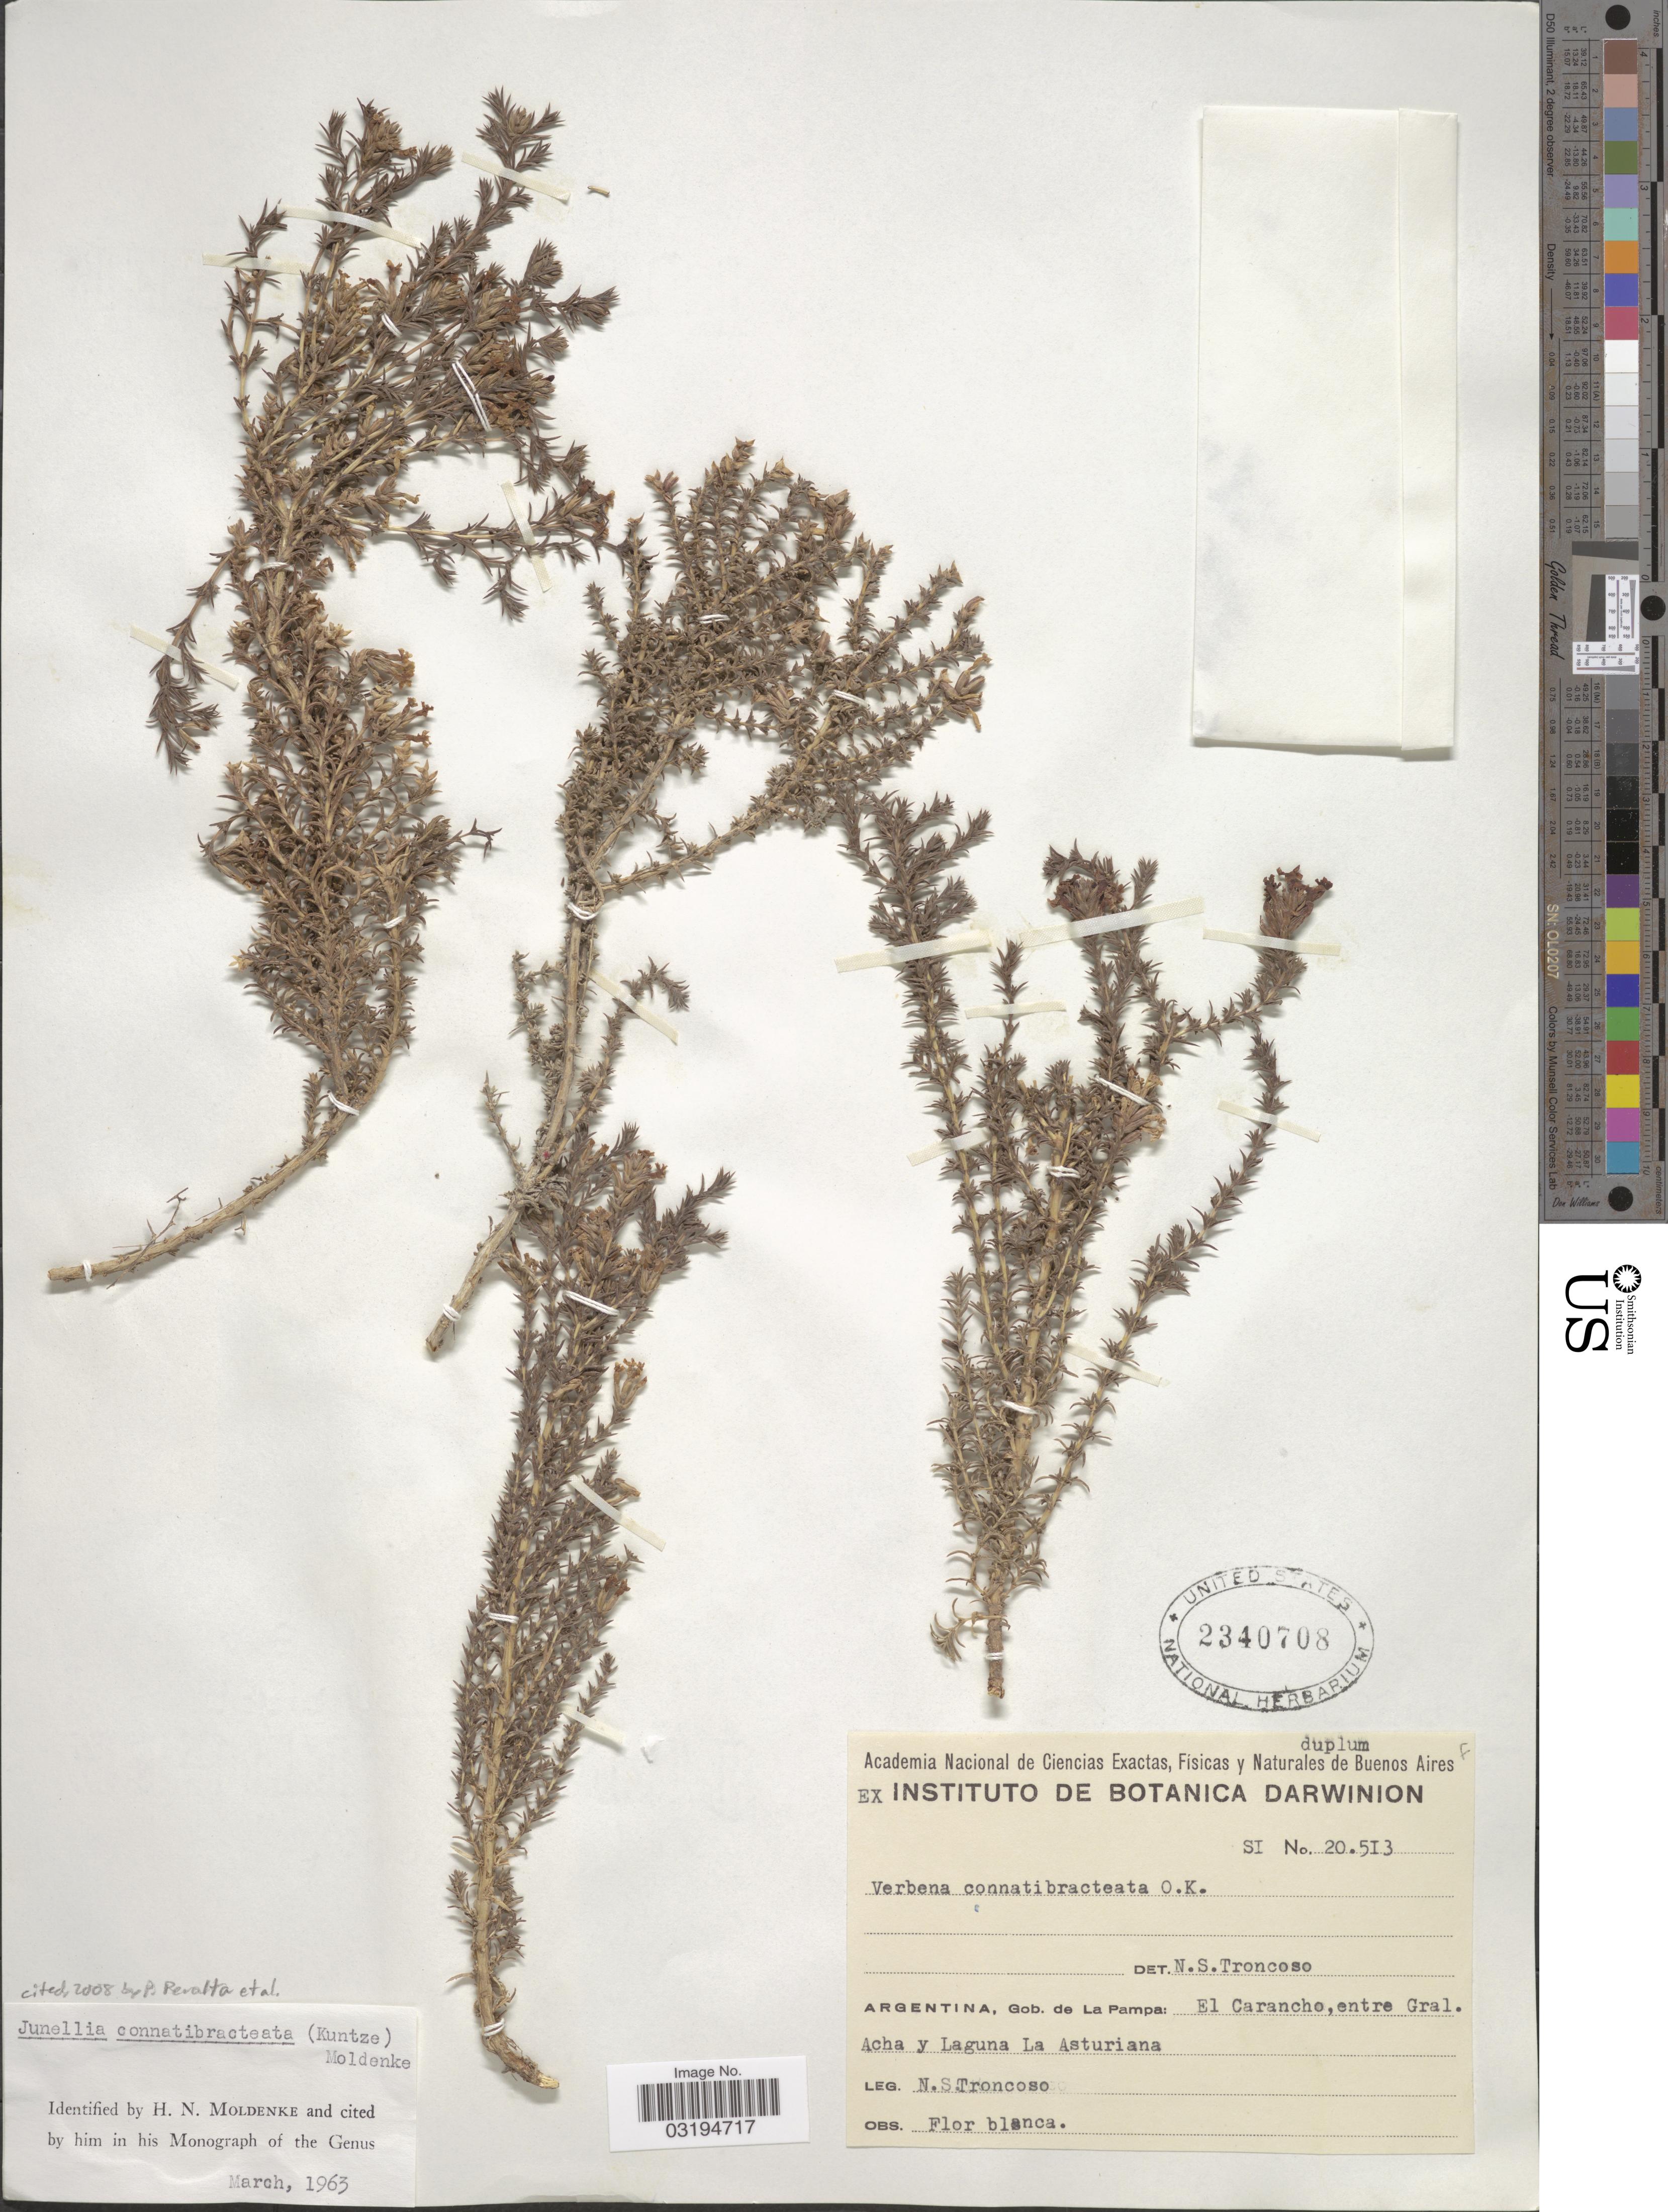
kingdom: Plantae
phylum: Tracheophyta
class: Magnoliopsida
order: Lamiales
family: Verbenaceae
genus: Junellia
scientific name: Junellia connatibracteata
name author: (Kuntze) Moldenke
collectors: N. Troncoso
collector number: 20513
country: Argentina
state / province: La Pampa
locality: El Carancho, entre Gral. Acha y Laguna La Asturiana.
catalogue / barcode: US 2340708